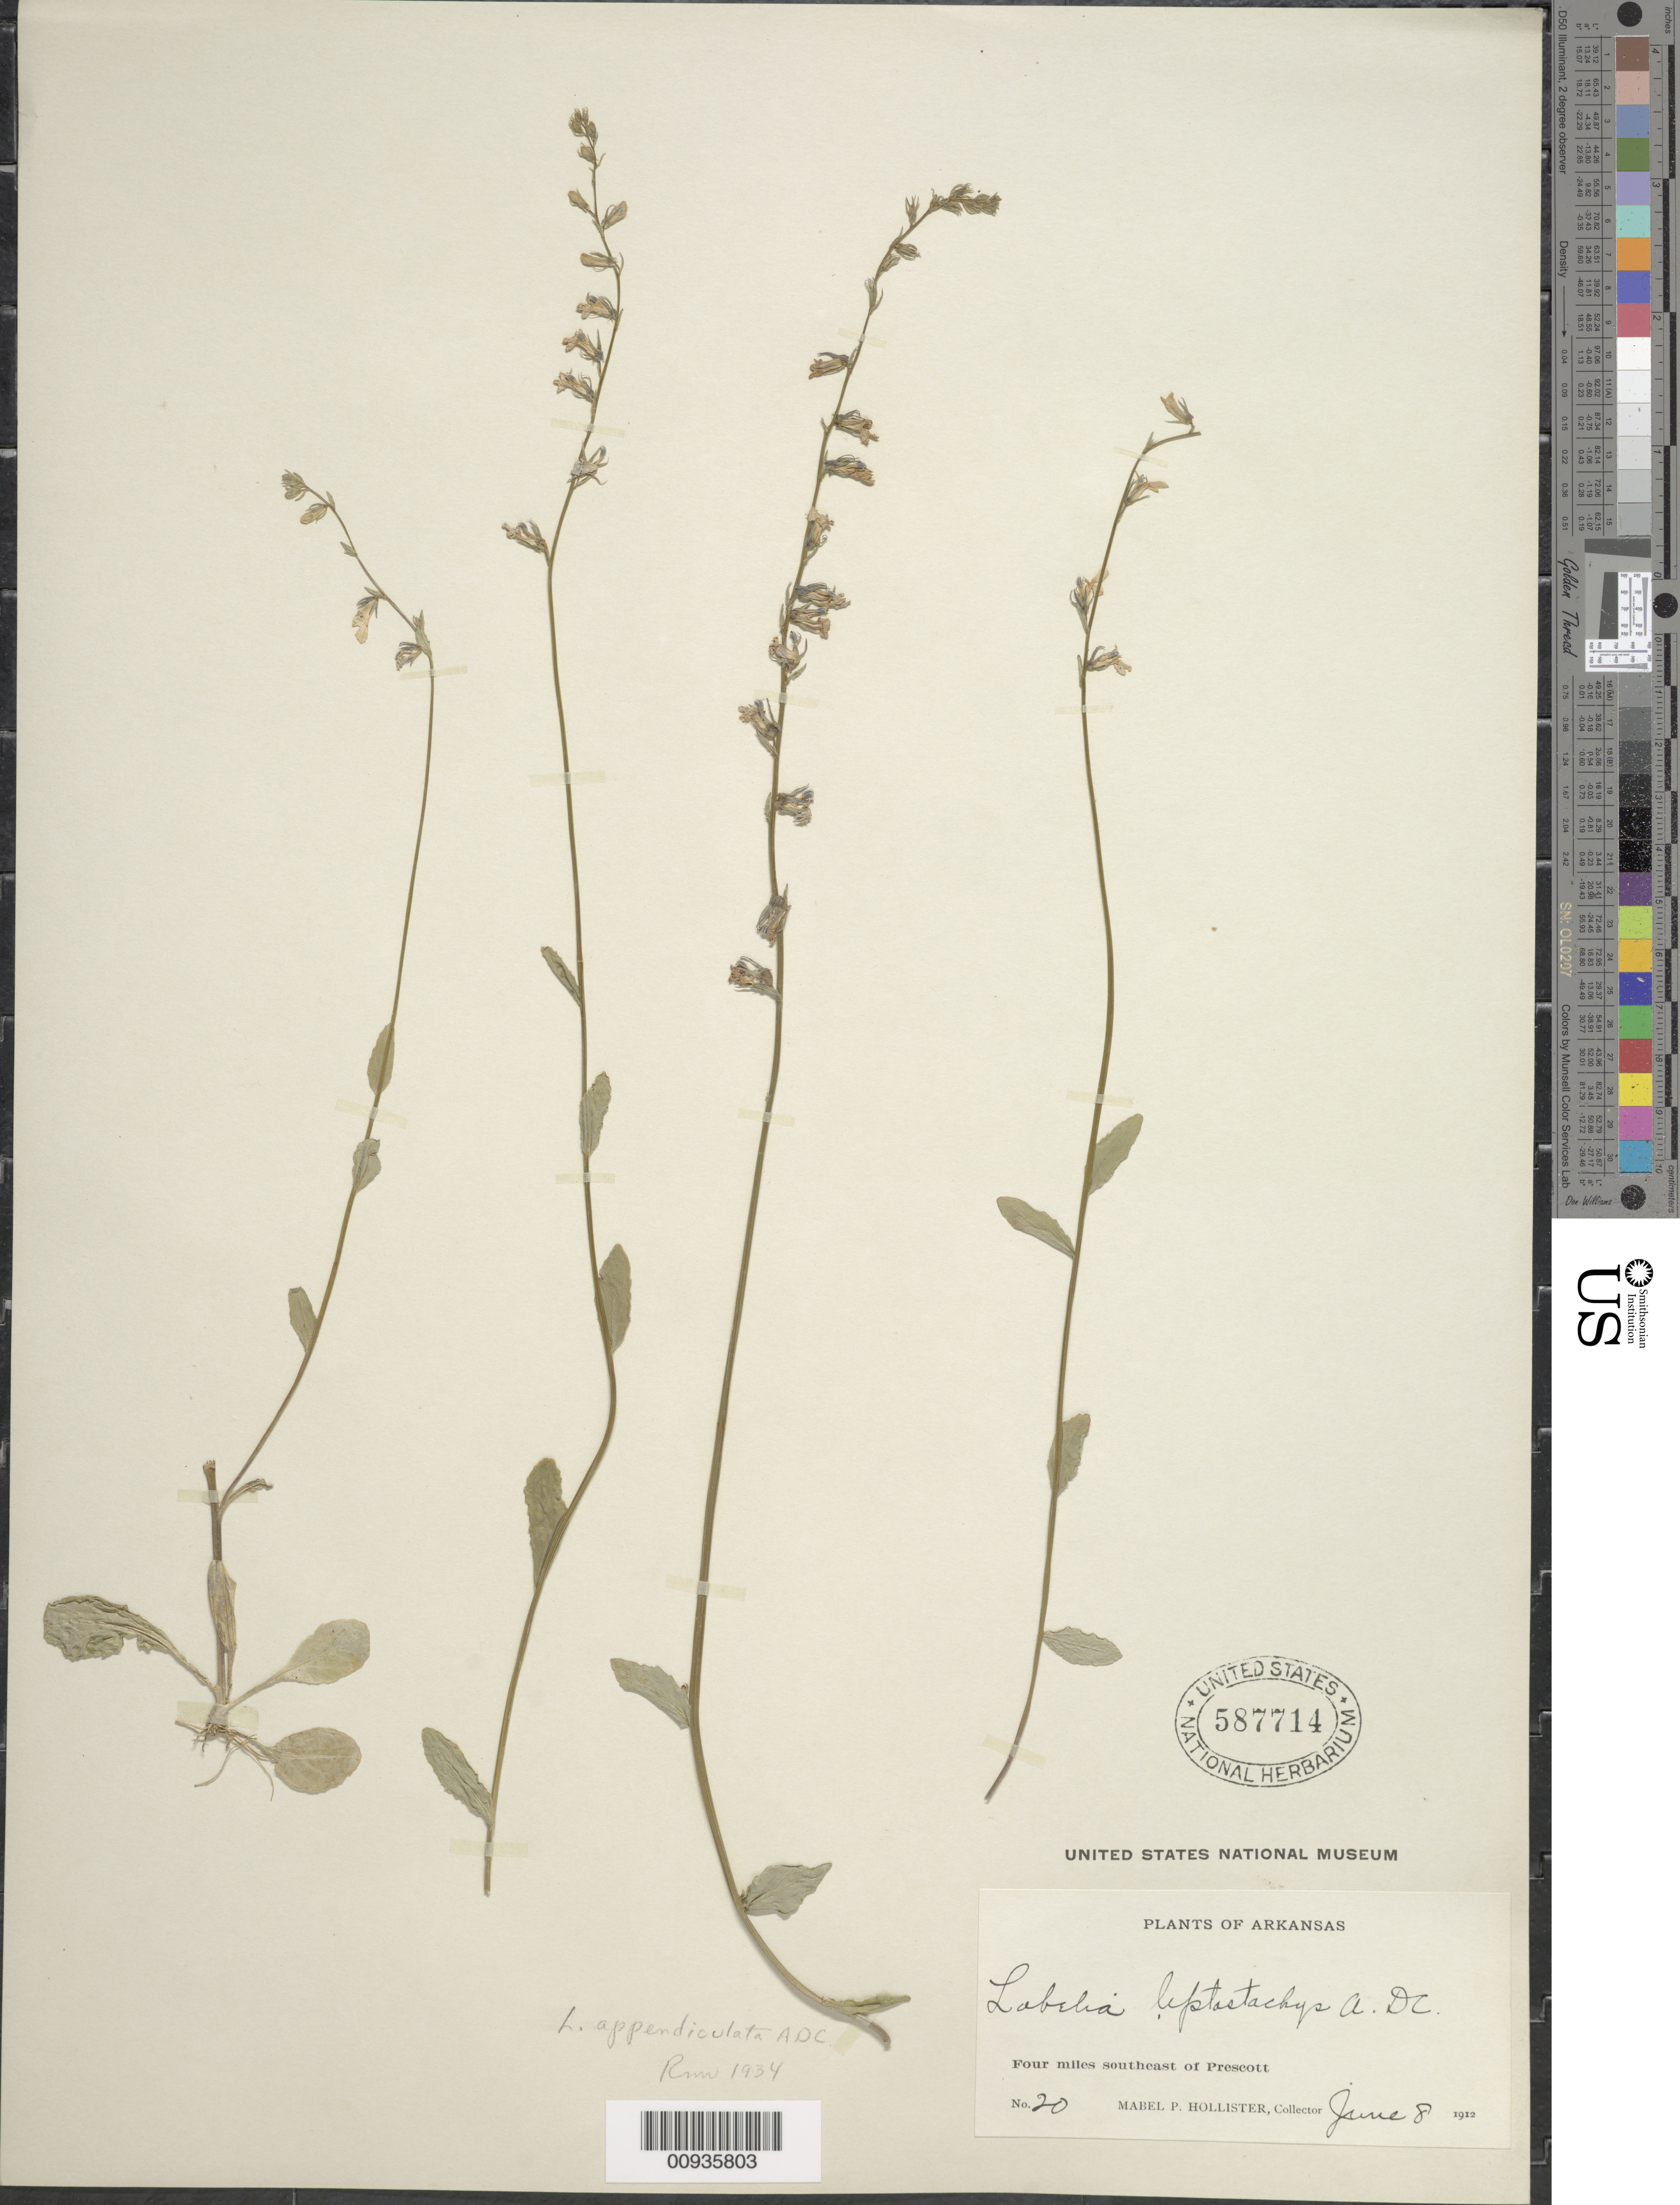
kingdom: Plantae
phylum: Tracheophyta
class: Magnoliopsida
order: Asterales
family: Campanulaceae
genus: Lobelia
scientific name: Lobelia appendiculata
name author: A. DC.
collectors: M. Hollister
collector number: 20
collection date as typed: June 8, 1912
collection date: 1912-06-08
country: United States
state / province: Arkansas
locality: Four miles southeast of Prescott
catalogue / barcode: US 587714